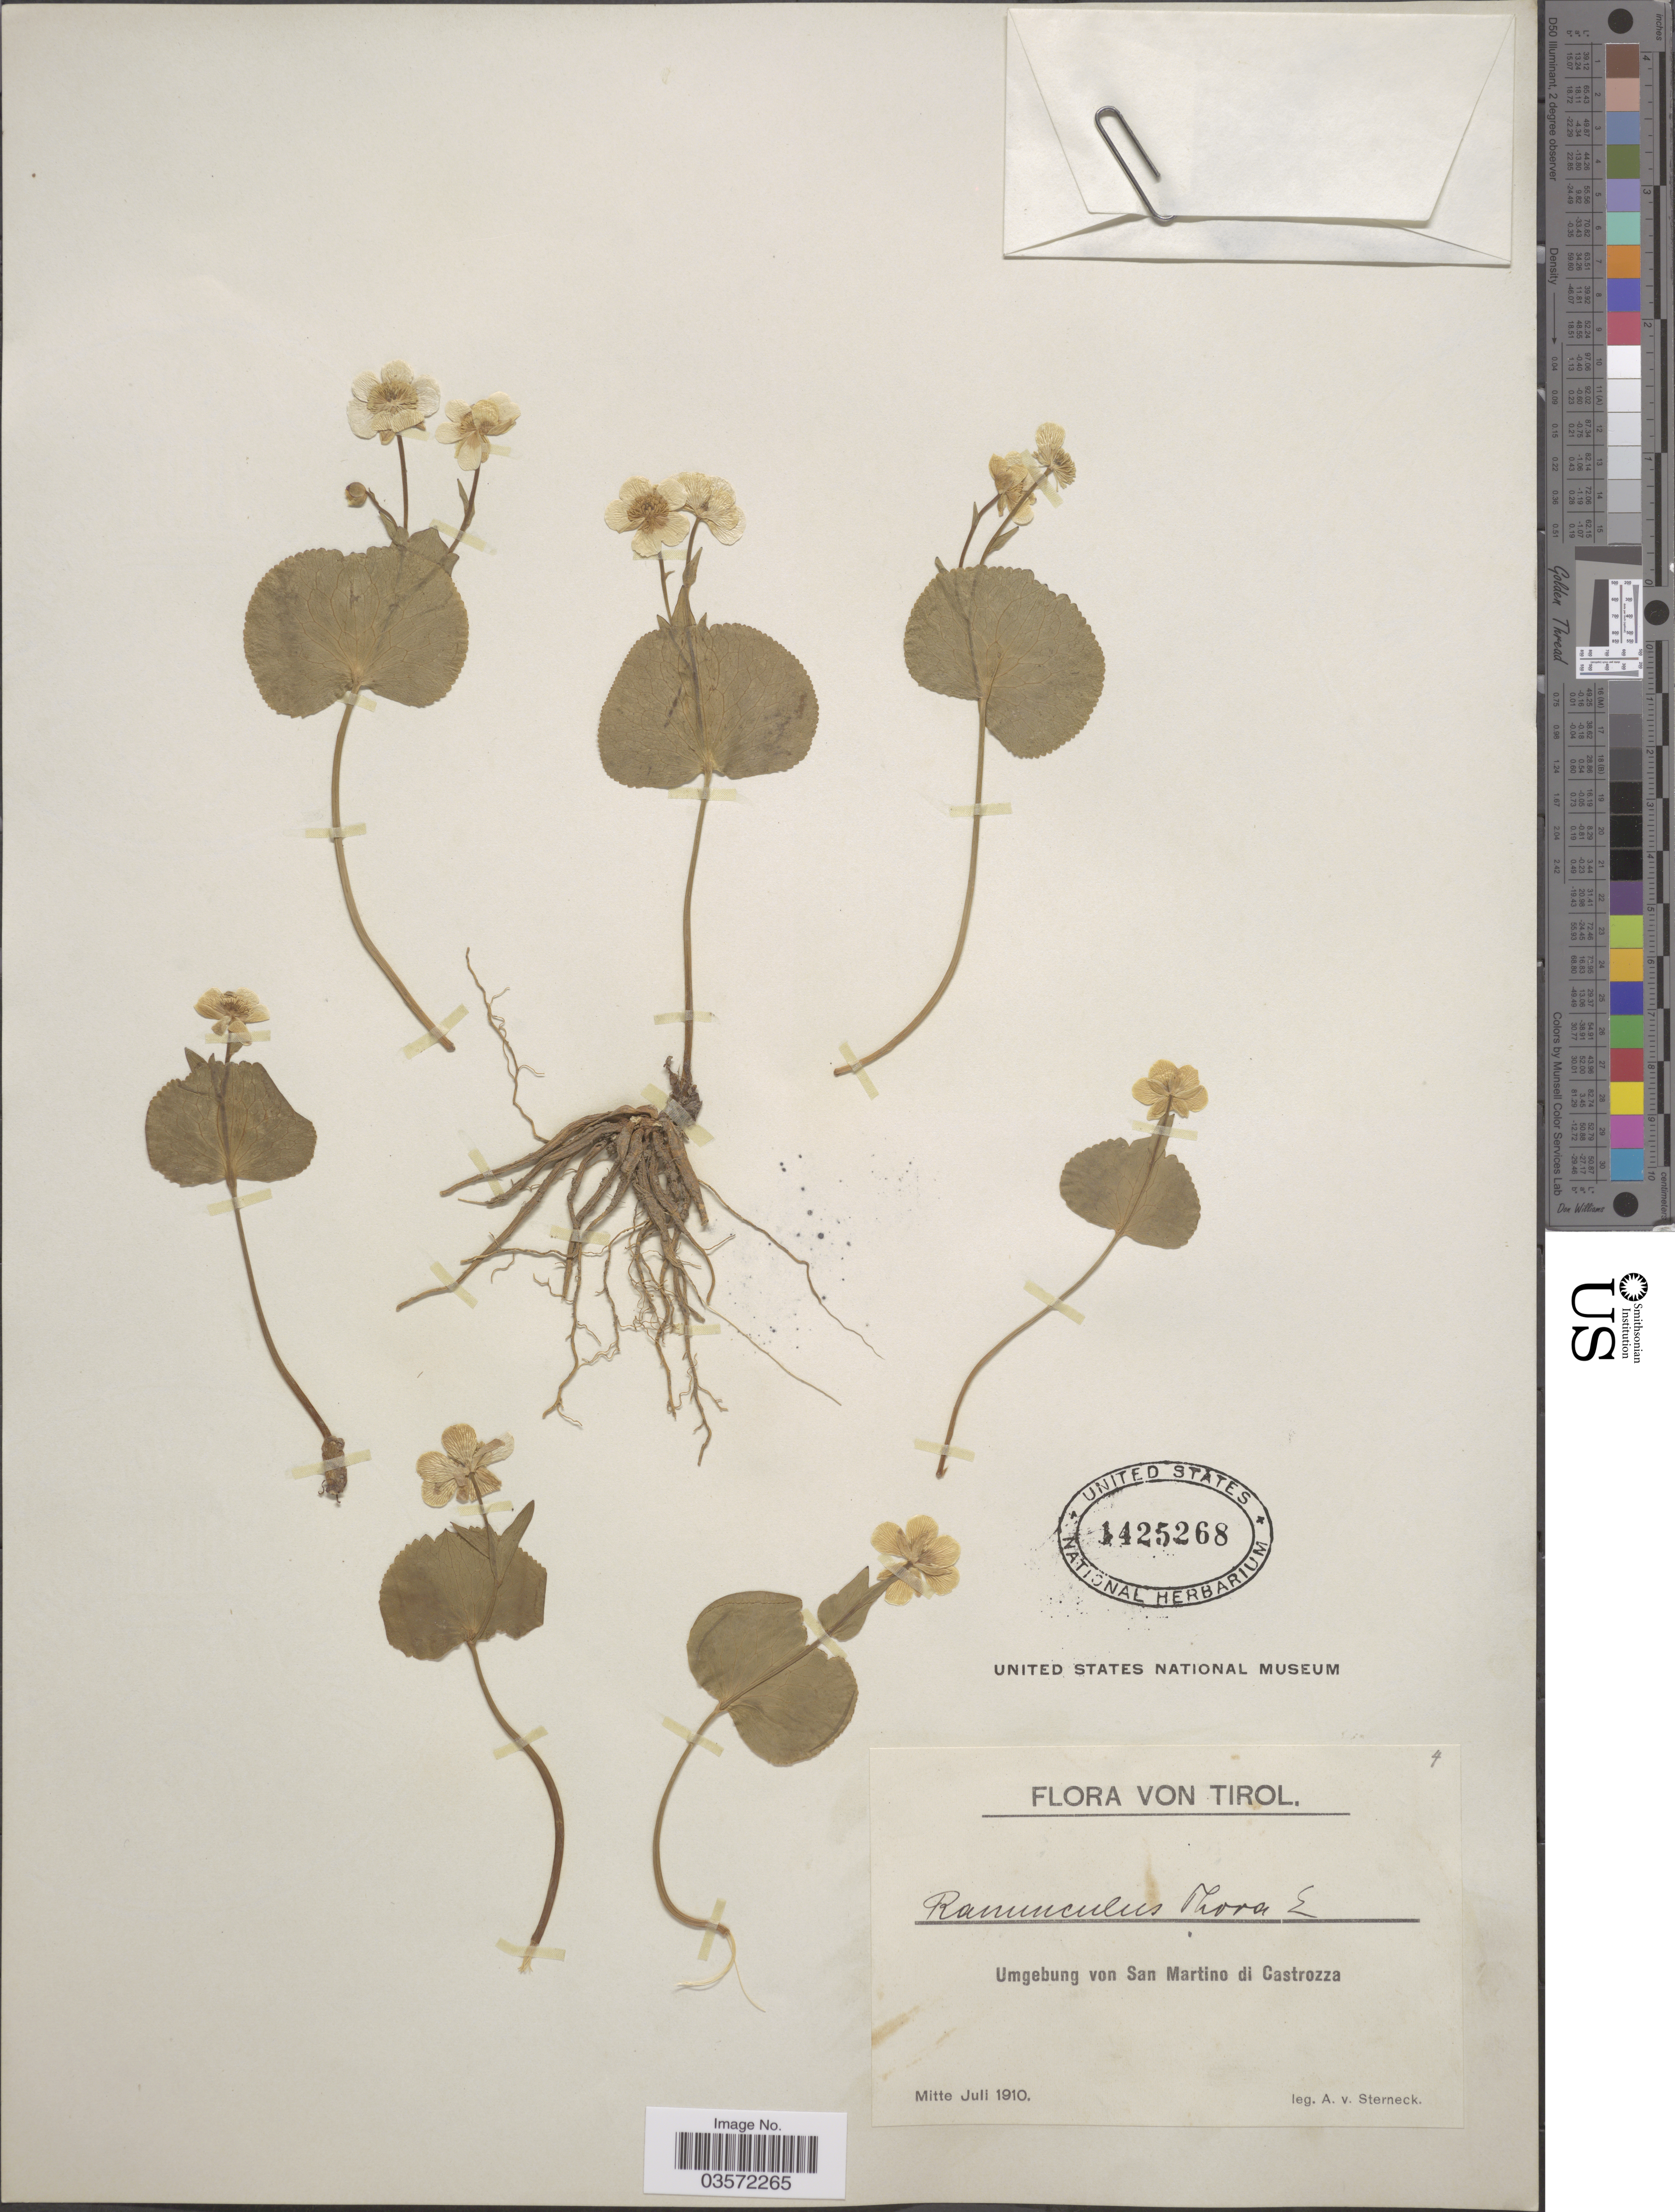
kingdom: Plantae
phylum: Tracheophyta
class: Magnoliopsida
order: Ranunculales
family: Ranunculaceae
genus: Ranunculus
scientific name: Ranunculus thora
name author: L.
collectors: A. Sterneck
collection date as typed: Mitte Juli 1910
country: Italy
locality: Tirol. Umgebung von San Martino di Castrozza.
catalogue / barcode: US 1425268